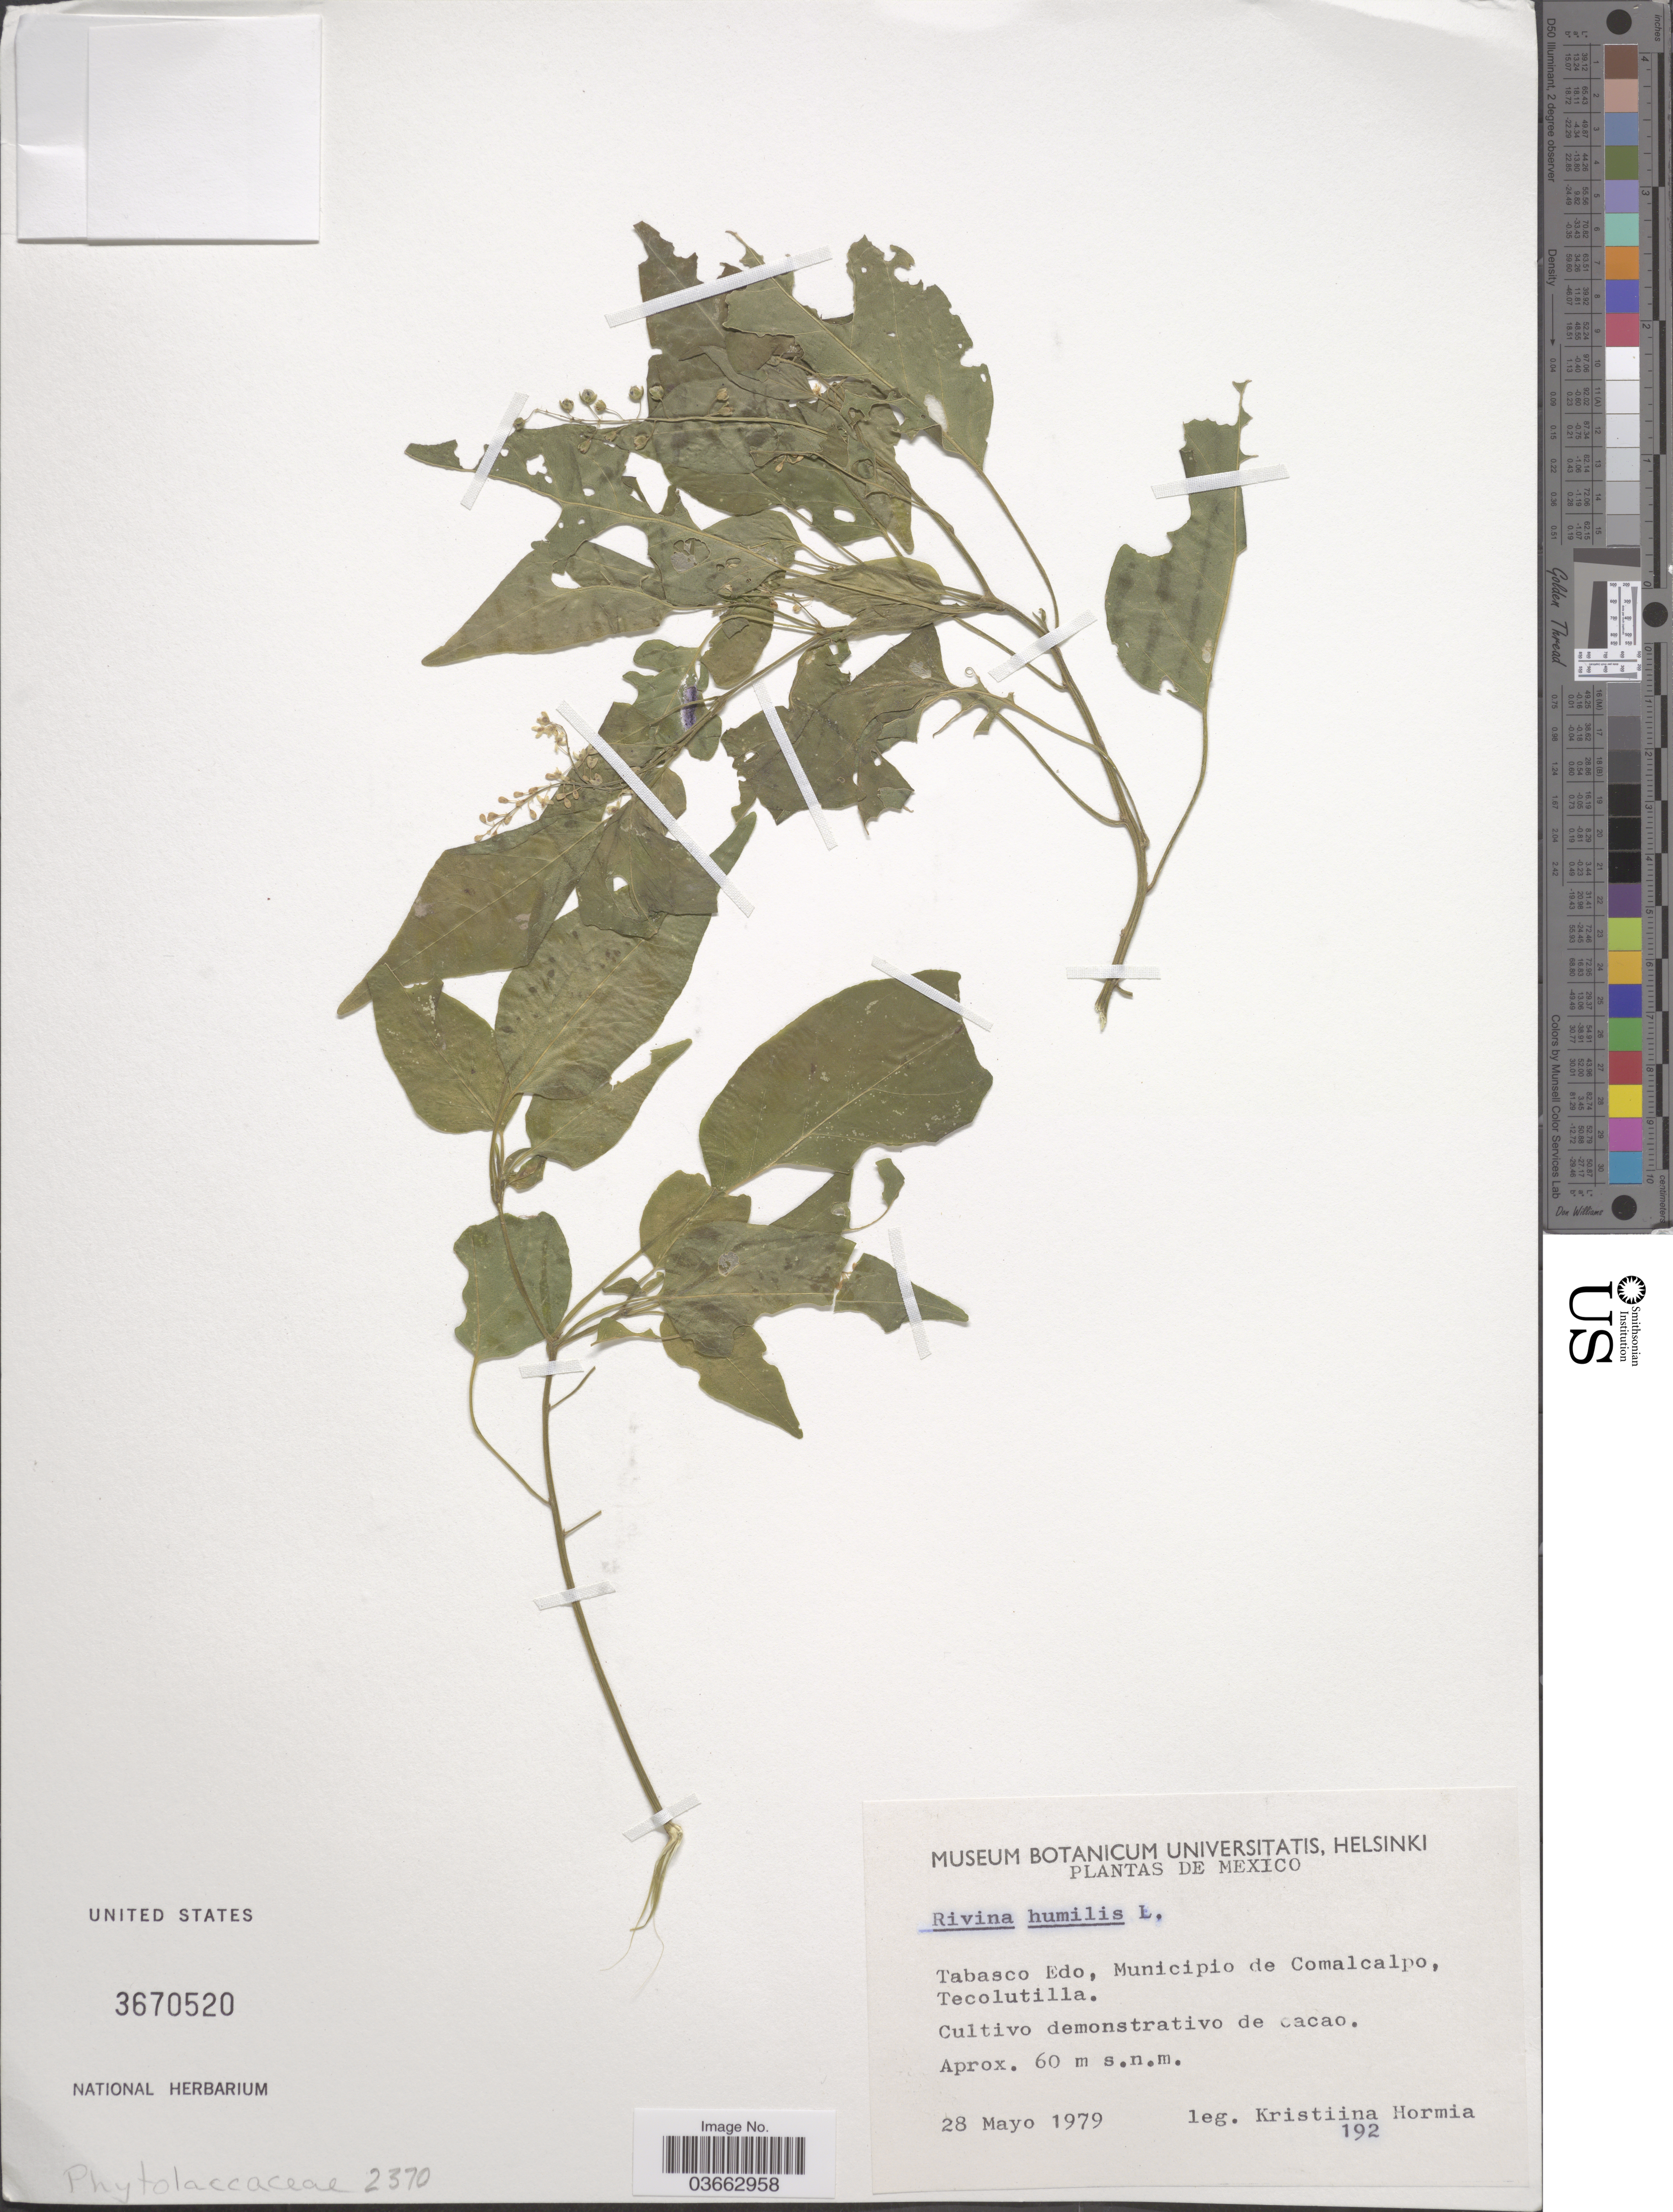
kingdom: Plantae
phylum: Tracheophyta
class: Magnoliopsida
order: Caryophyllales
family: Phytolaccaceae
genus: Rivina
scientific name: Rivina humilis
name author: L.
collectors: K. Hormia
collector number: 192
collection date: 1979-05-28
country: Mexico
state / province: Tabasco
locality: Municipio de Comalcalpo, Tecolutilla.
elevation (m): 60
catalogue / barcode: US 3670520